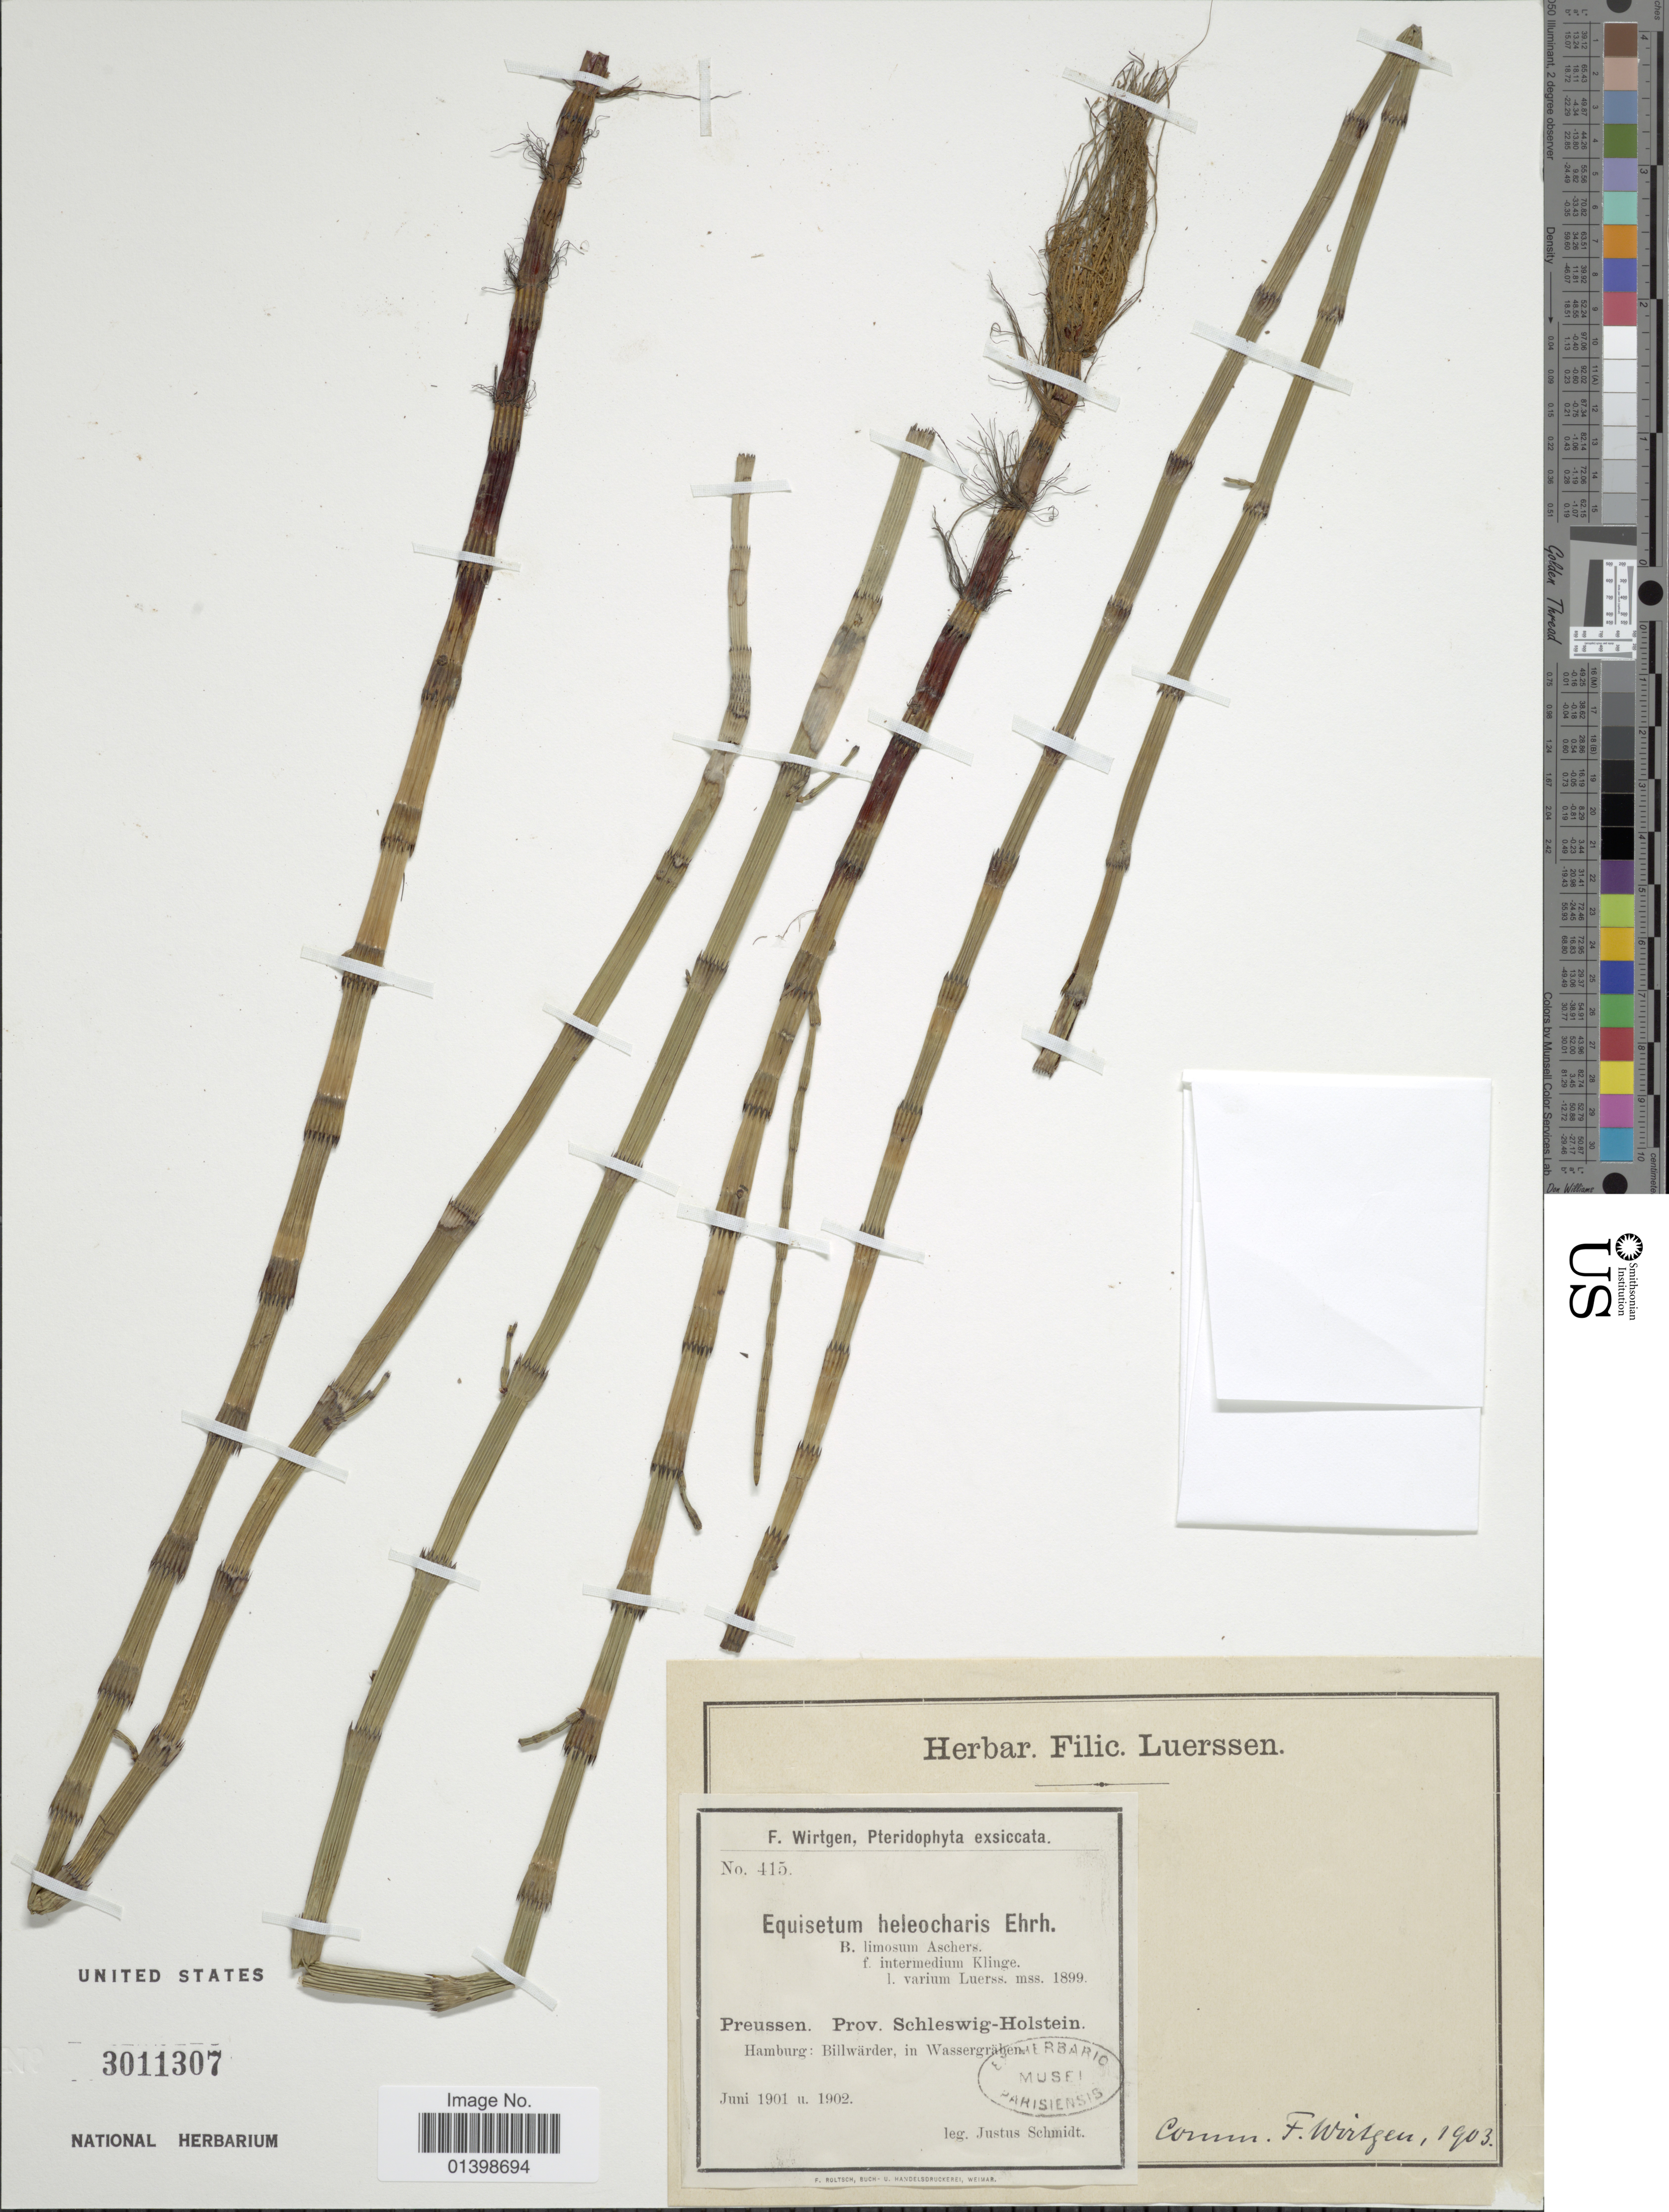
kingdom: Plantae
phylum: Tracheophyta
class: Polypodiopsida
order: Equisetales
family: Equisetaceae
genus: Equisetum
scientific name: Equisetum fluviatile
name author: L.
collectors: J. Schmidt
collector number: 415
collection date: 1901-06/1902-06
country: Germany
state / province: Hamburg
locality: Preussen. Prov. Schleswig-Holstein. Billwärder, in Wassergräben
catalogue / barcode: US 3011307